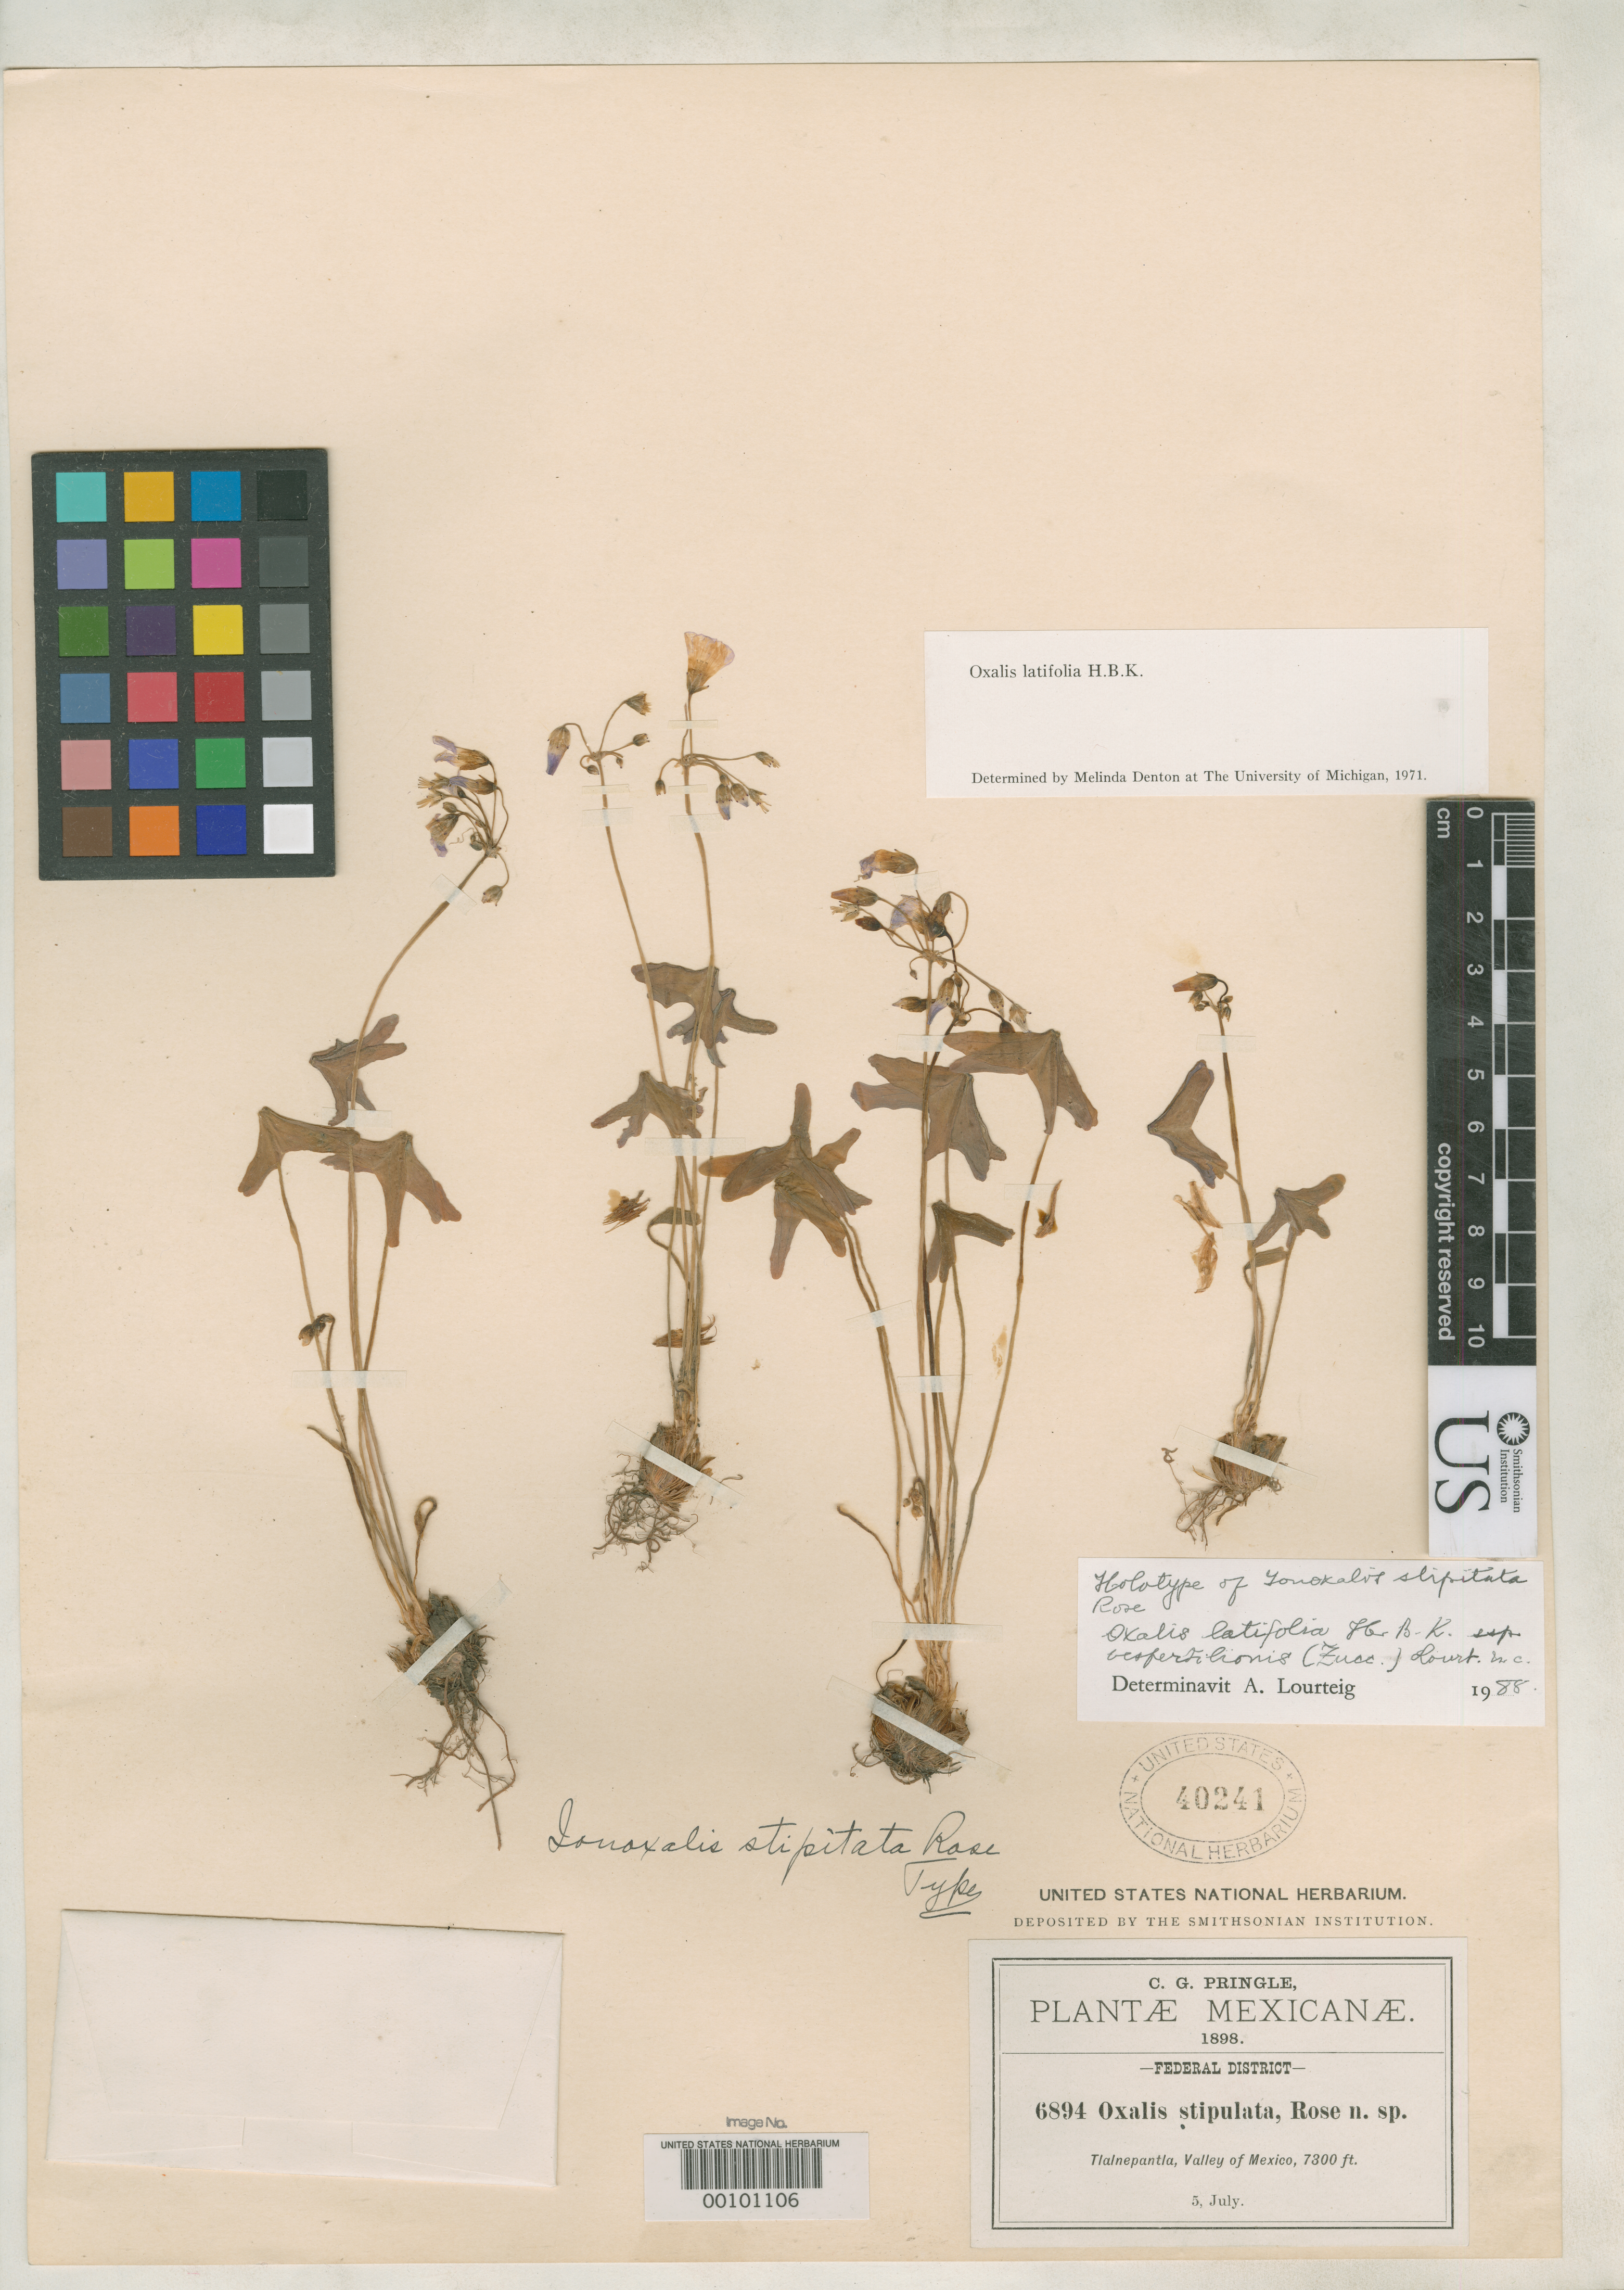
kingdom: Plantae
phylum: Tracheophyta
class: Magnoliopsida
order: Oxalidales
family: Oxalidaceae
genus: Ionoxalis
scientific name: Ionoxalis stipitata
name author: Rose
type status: Holotype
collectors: C. G. Pringle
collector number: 6894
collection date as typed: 05 Jul 1898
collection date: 1898-07-05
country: Mexico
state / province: México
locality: Near Tlalnepantla.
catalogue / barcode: US 40241